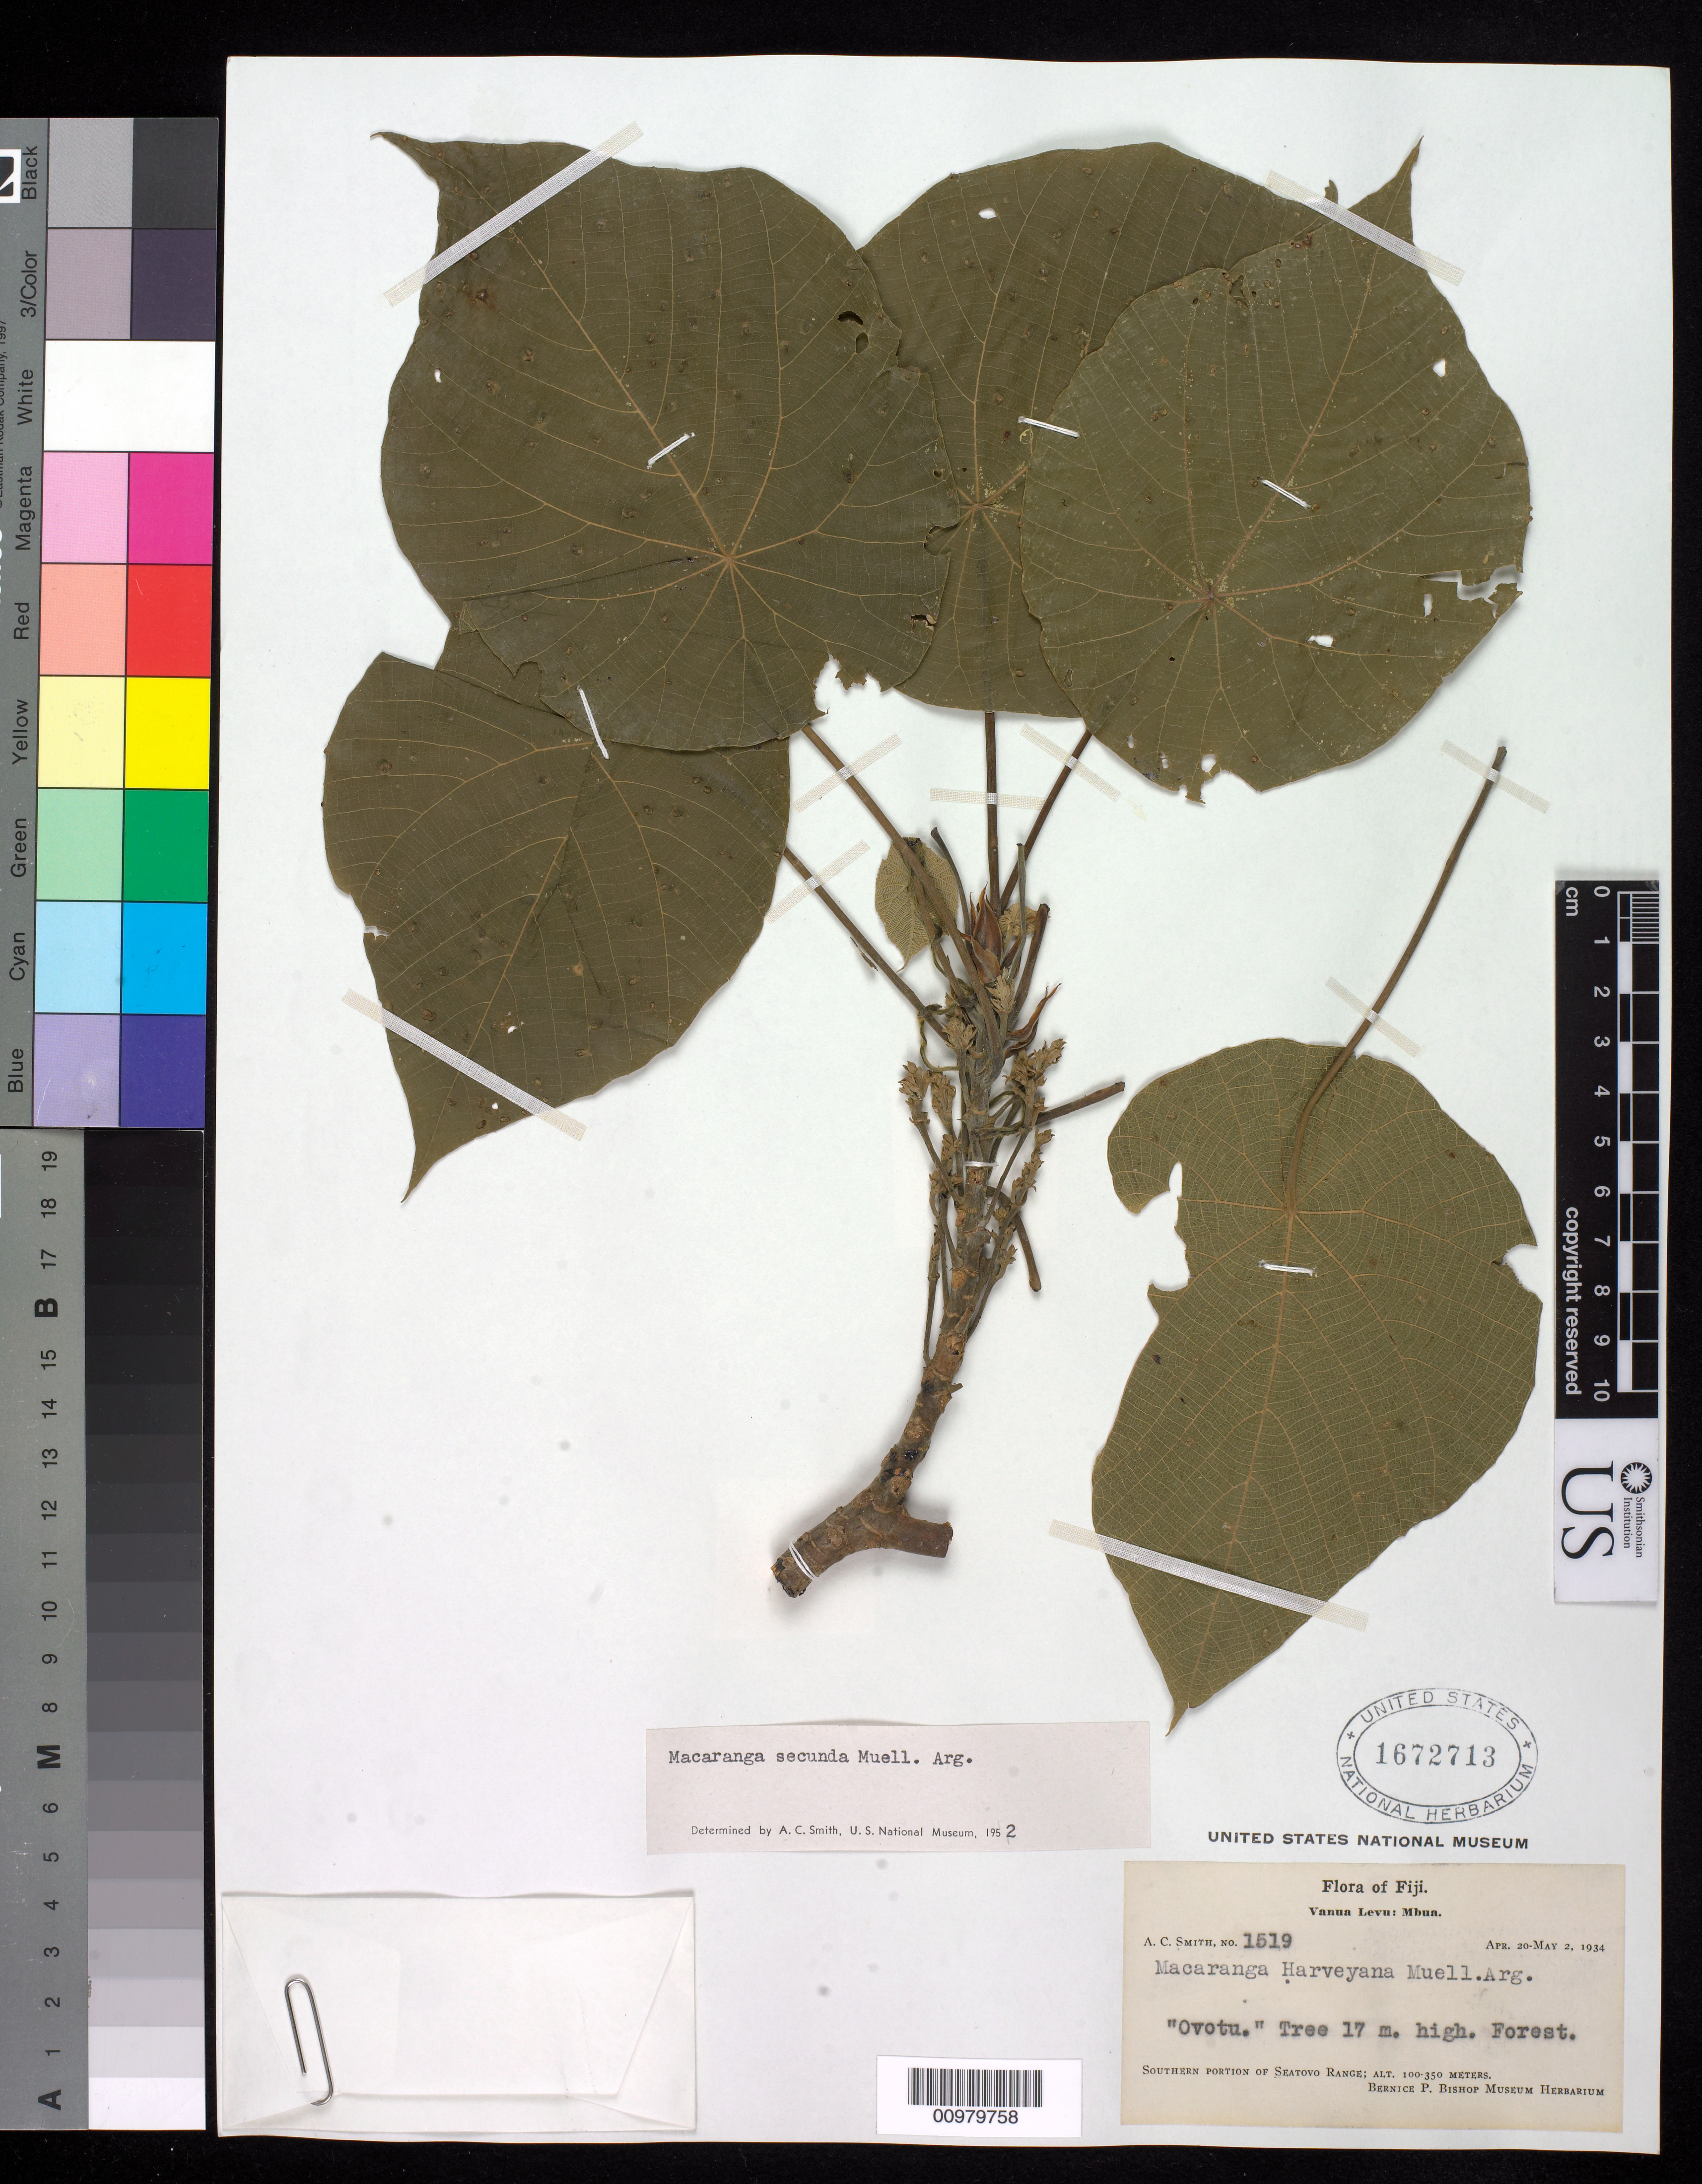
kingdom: Plantae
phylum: Tracheophyta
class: Magnoliopsida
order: Malpighiales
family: Euphorbiaceae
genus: Macaranga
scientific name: Macaranga secunda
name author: Müll. Arg. in DC.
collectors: C. A. Smith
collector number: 1519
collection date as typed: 20 Apr 1934 to 02 May 1934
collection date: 1934-04-20/1934-05-02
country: Fiji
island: Vanua Levu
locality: Southern Portion of Seatovo Range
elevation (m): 100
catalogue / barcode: US 1672713